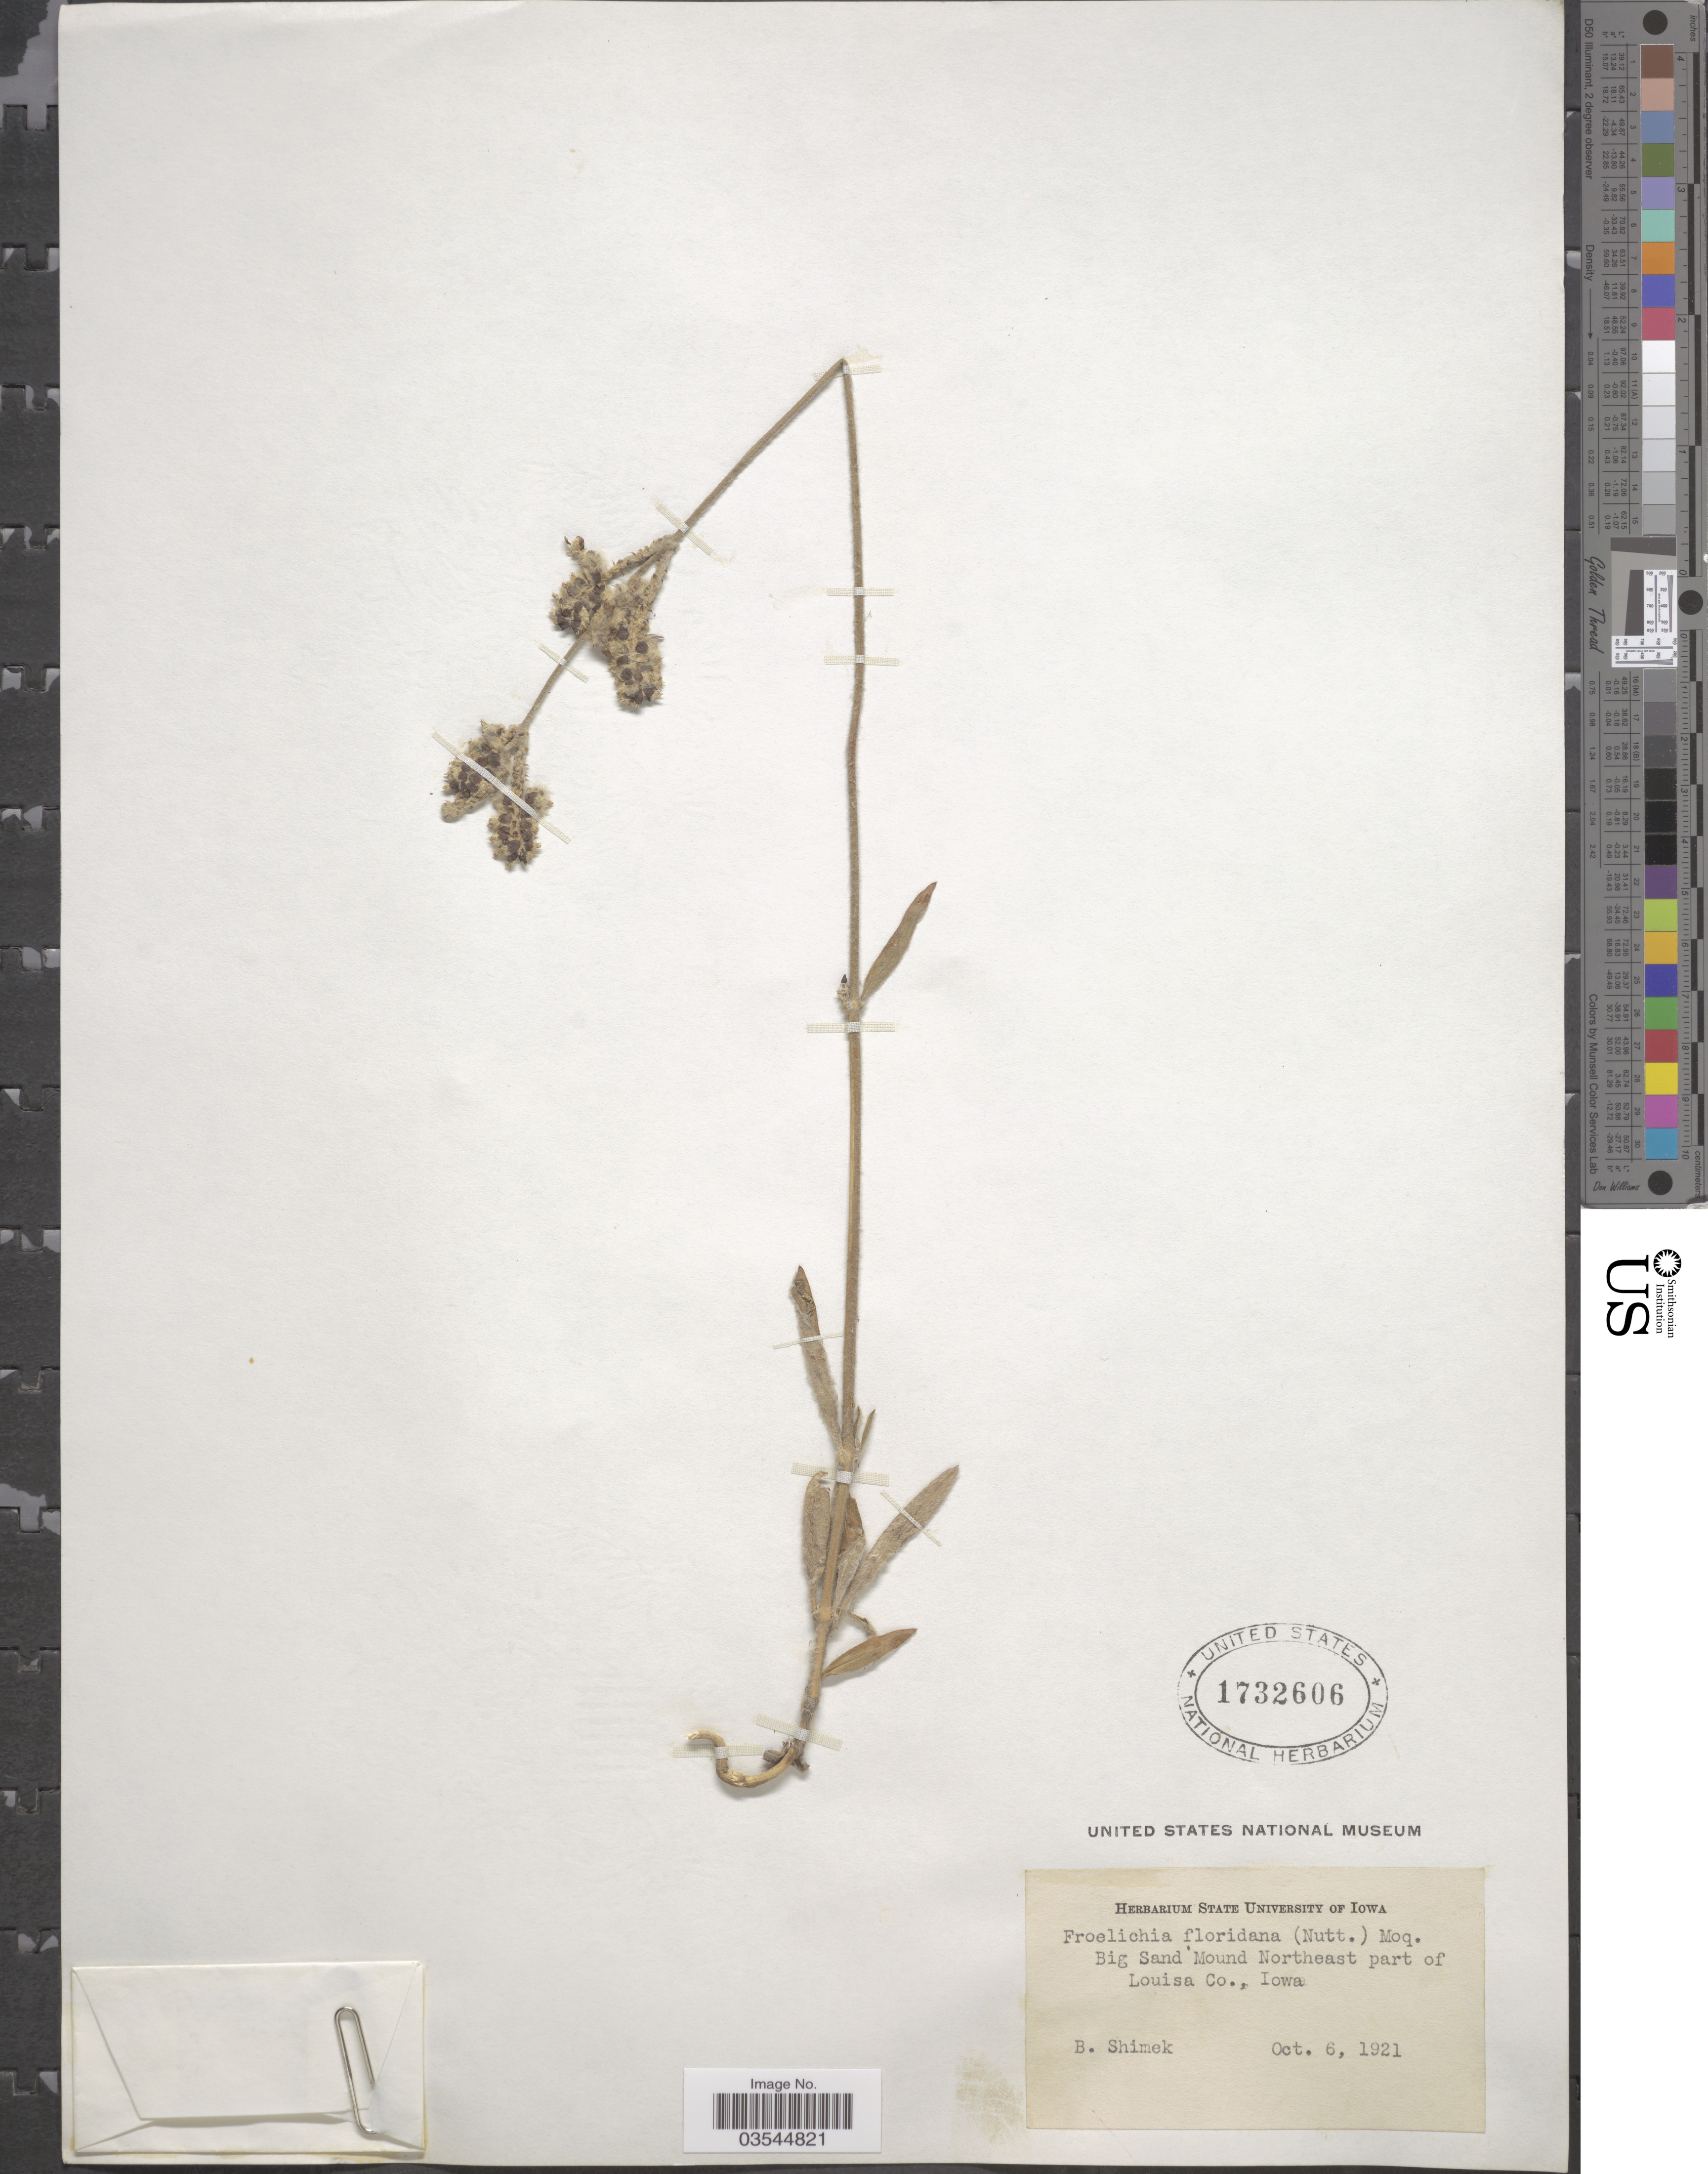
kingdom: Plantae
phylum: Tracheophyta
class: Magnoliopsida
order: Caryophyllales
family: Amaranthaceae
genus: Froelichia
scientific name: Froelichia floridana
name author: (Nutt.) Moq.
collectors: B. Shimek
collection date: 1921-10-06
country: United States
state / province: Iowa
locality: Big Sand Mound Northeast part of Louisa Co.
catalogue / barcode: US 1732606